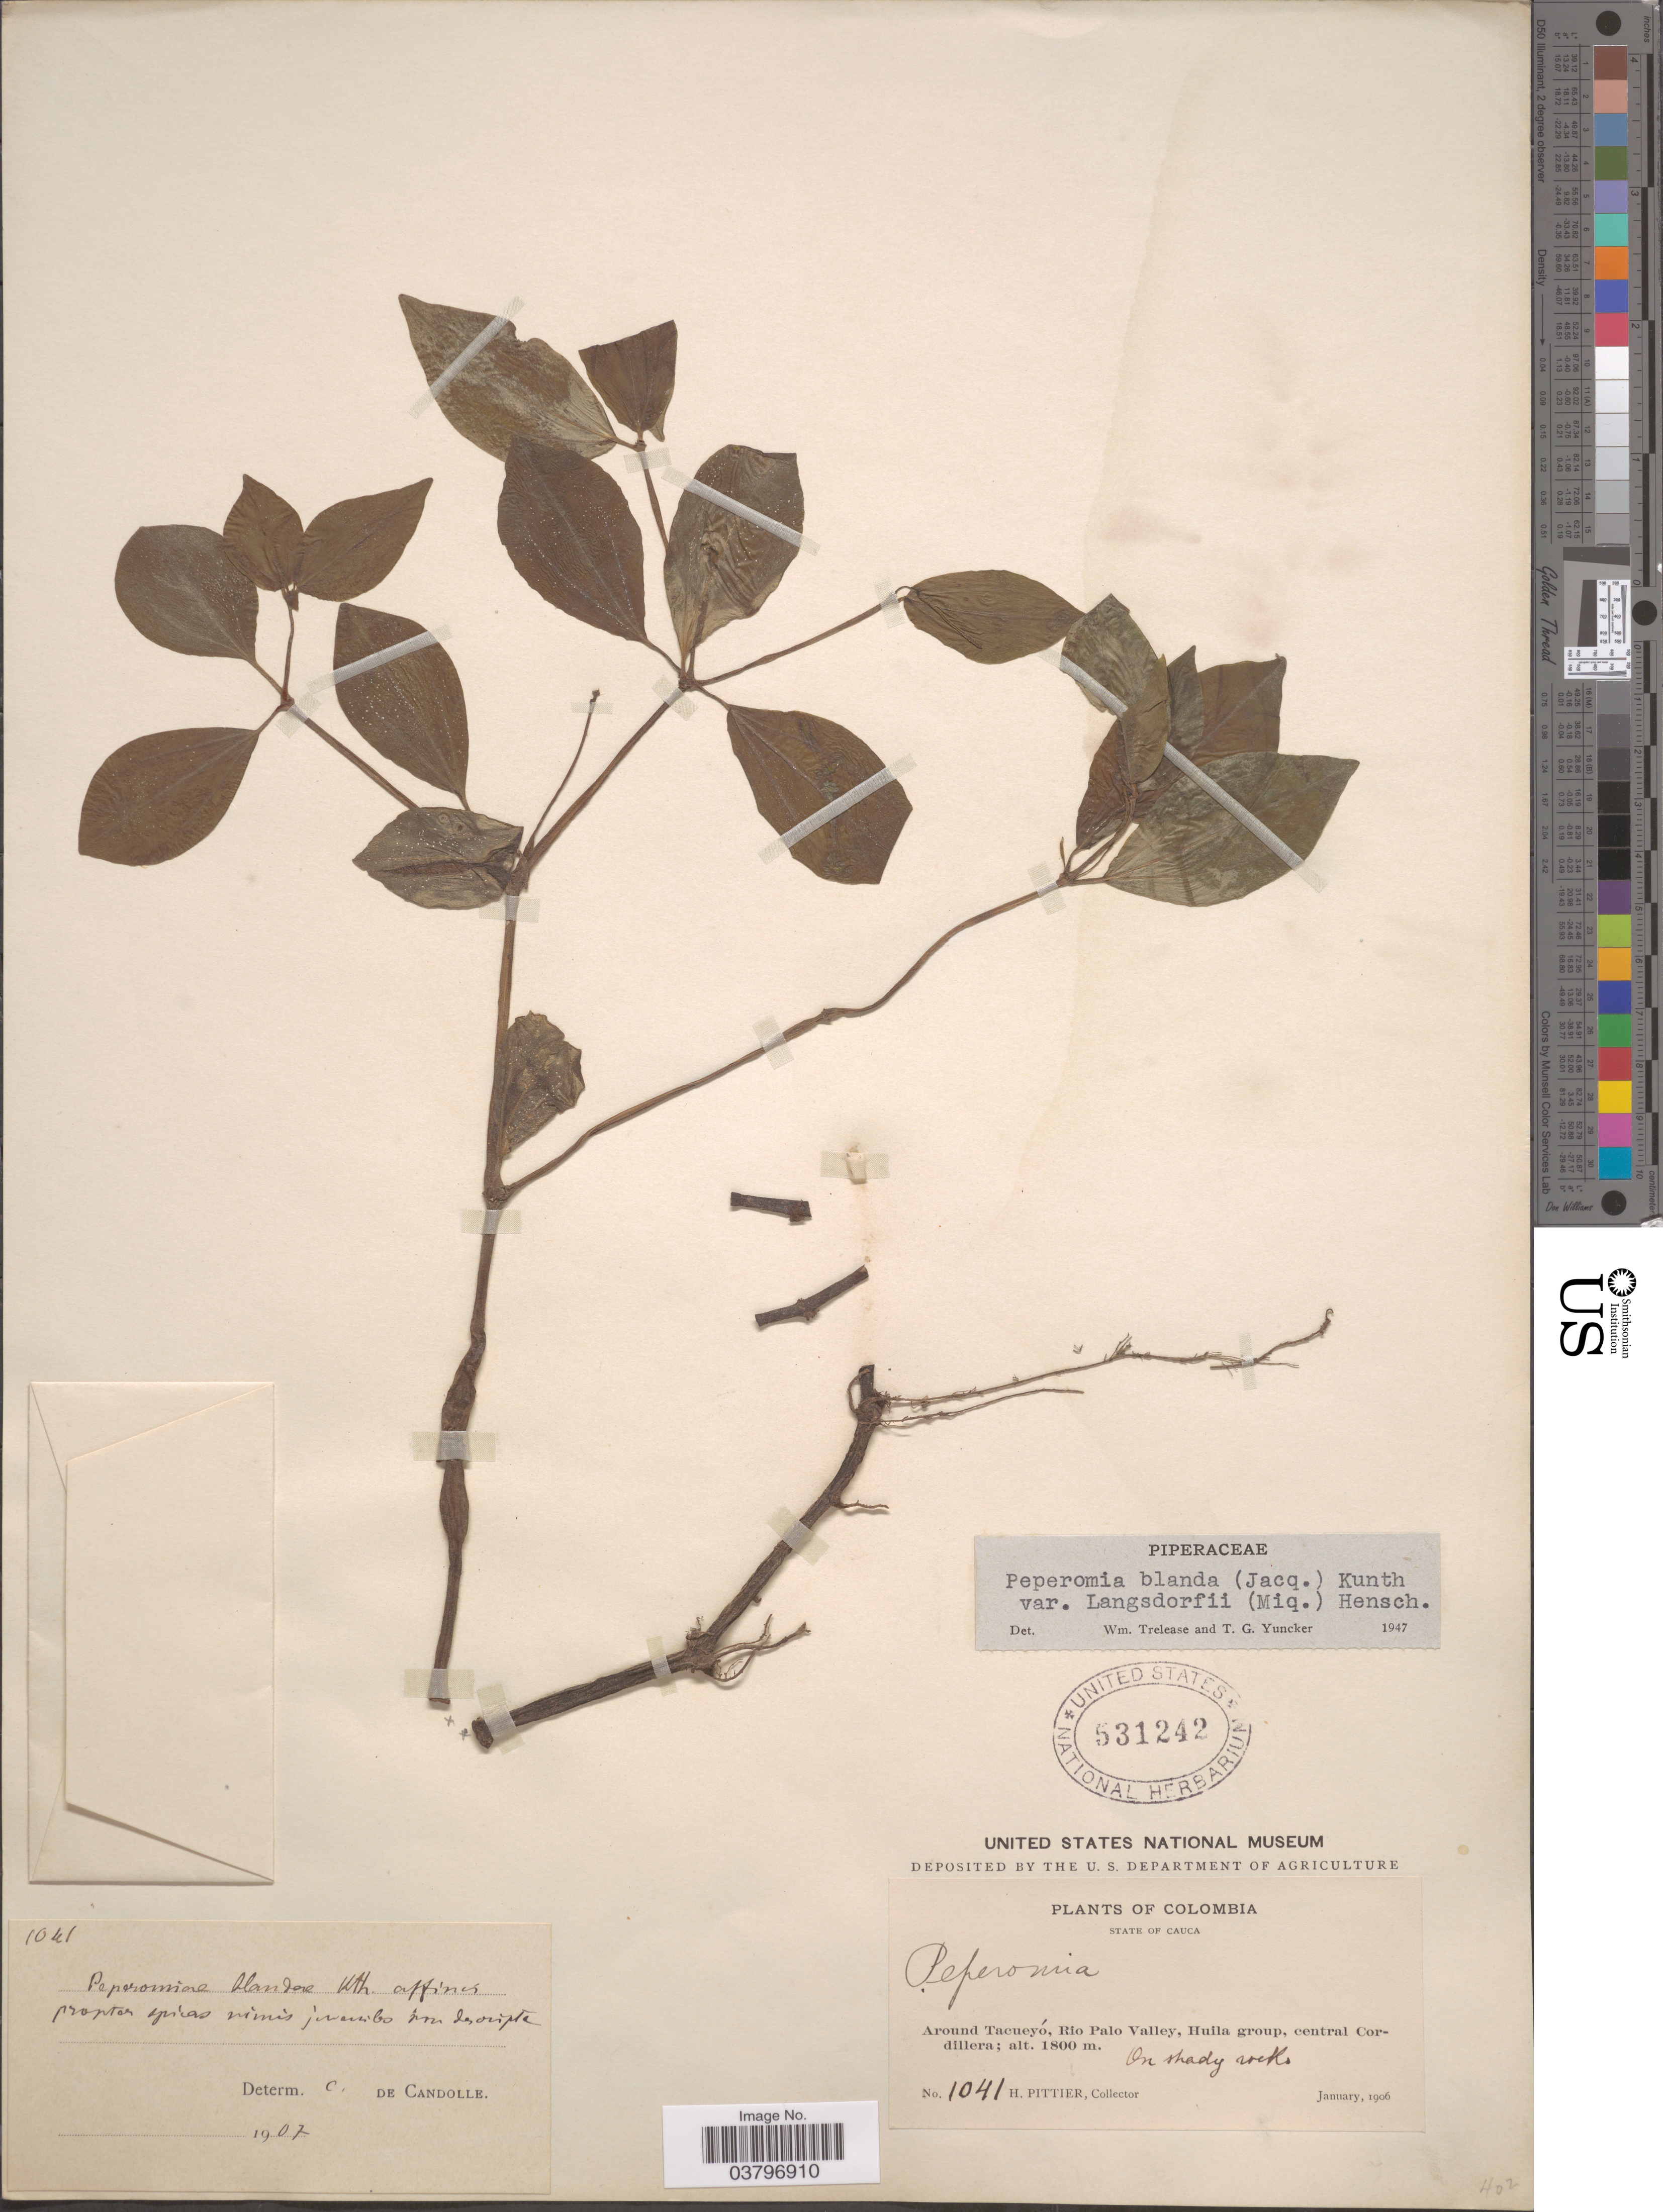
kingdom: Plantae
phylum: Tracheophyta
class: Magnoliopsida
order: Piperales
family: Piperaceae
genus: Peperomia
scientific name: Peperomia blanda var. langsdorffii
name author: (Miq.) Hensch.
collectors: H. F. Pittier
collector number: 1041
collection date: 1906-01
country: Colombia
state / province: Cauca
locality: Around Tacueyó, Rio Palo Valley, Huila group, central Cordillera.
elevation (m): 1800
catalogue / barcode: US 531242